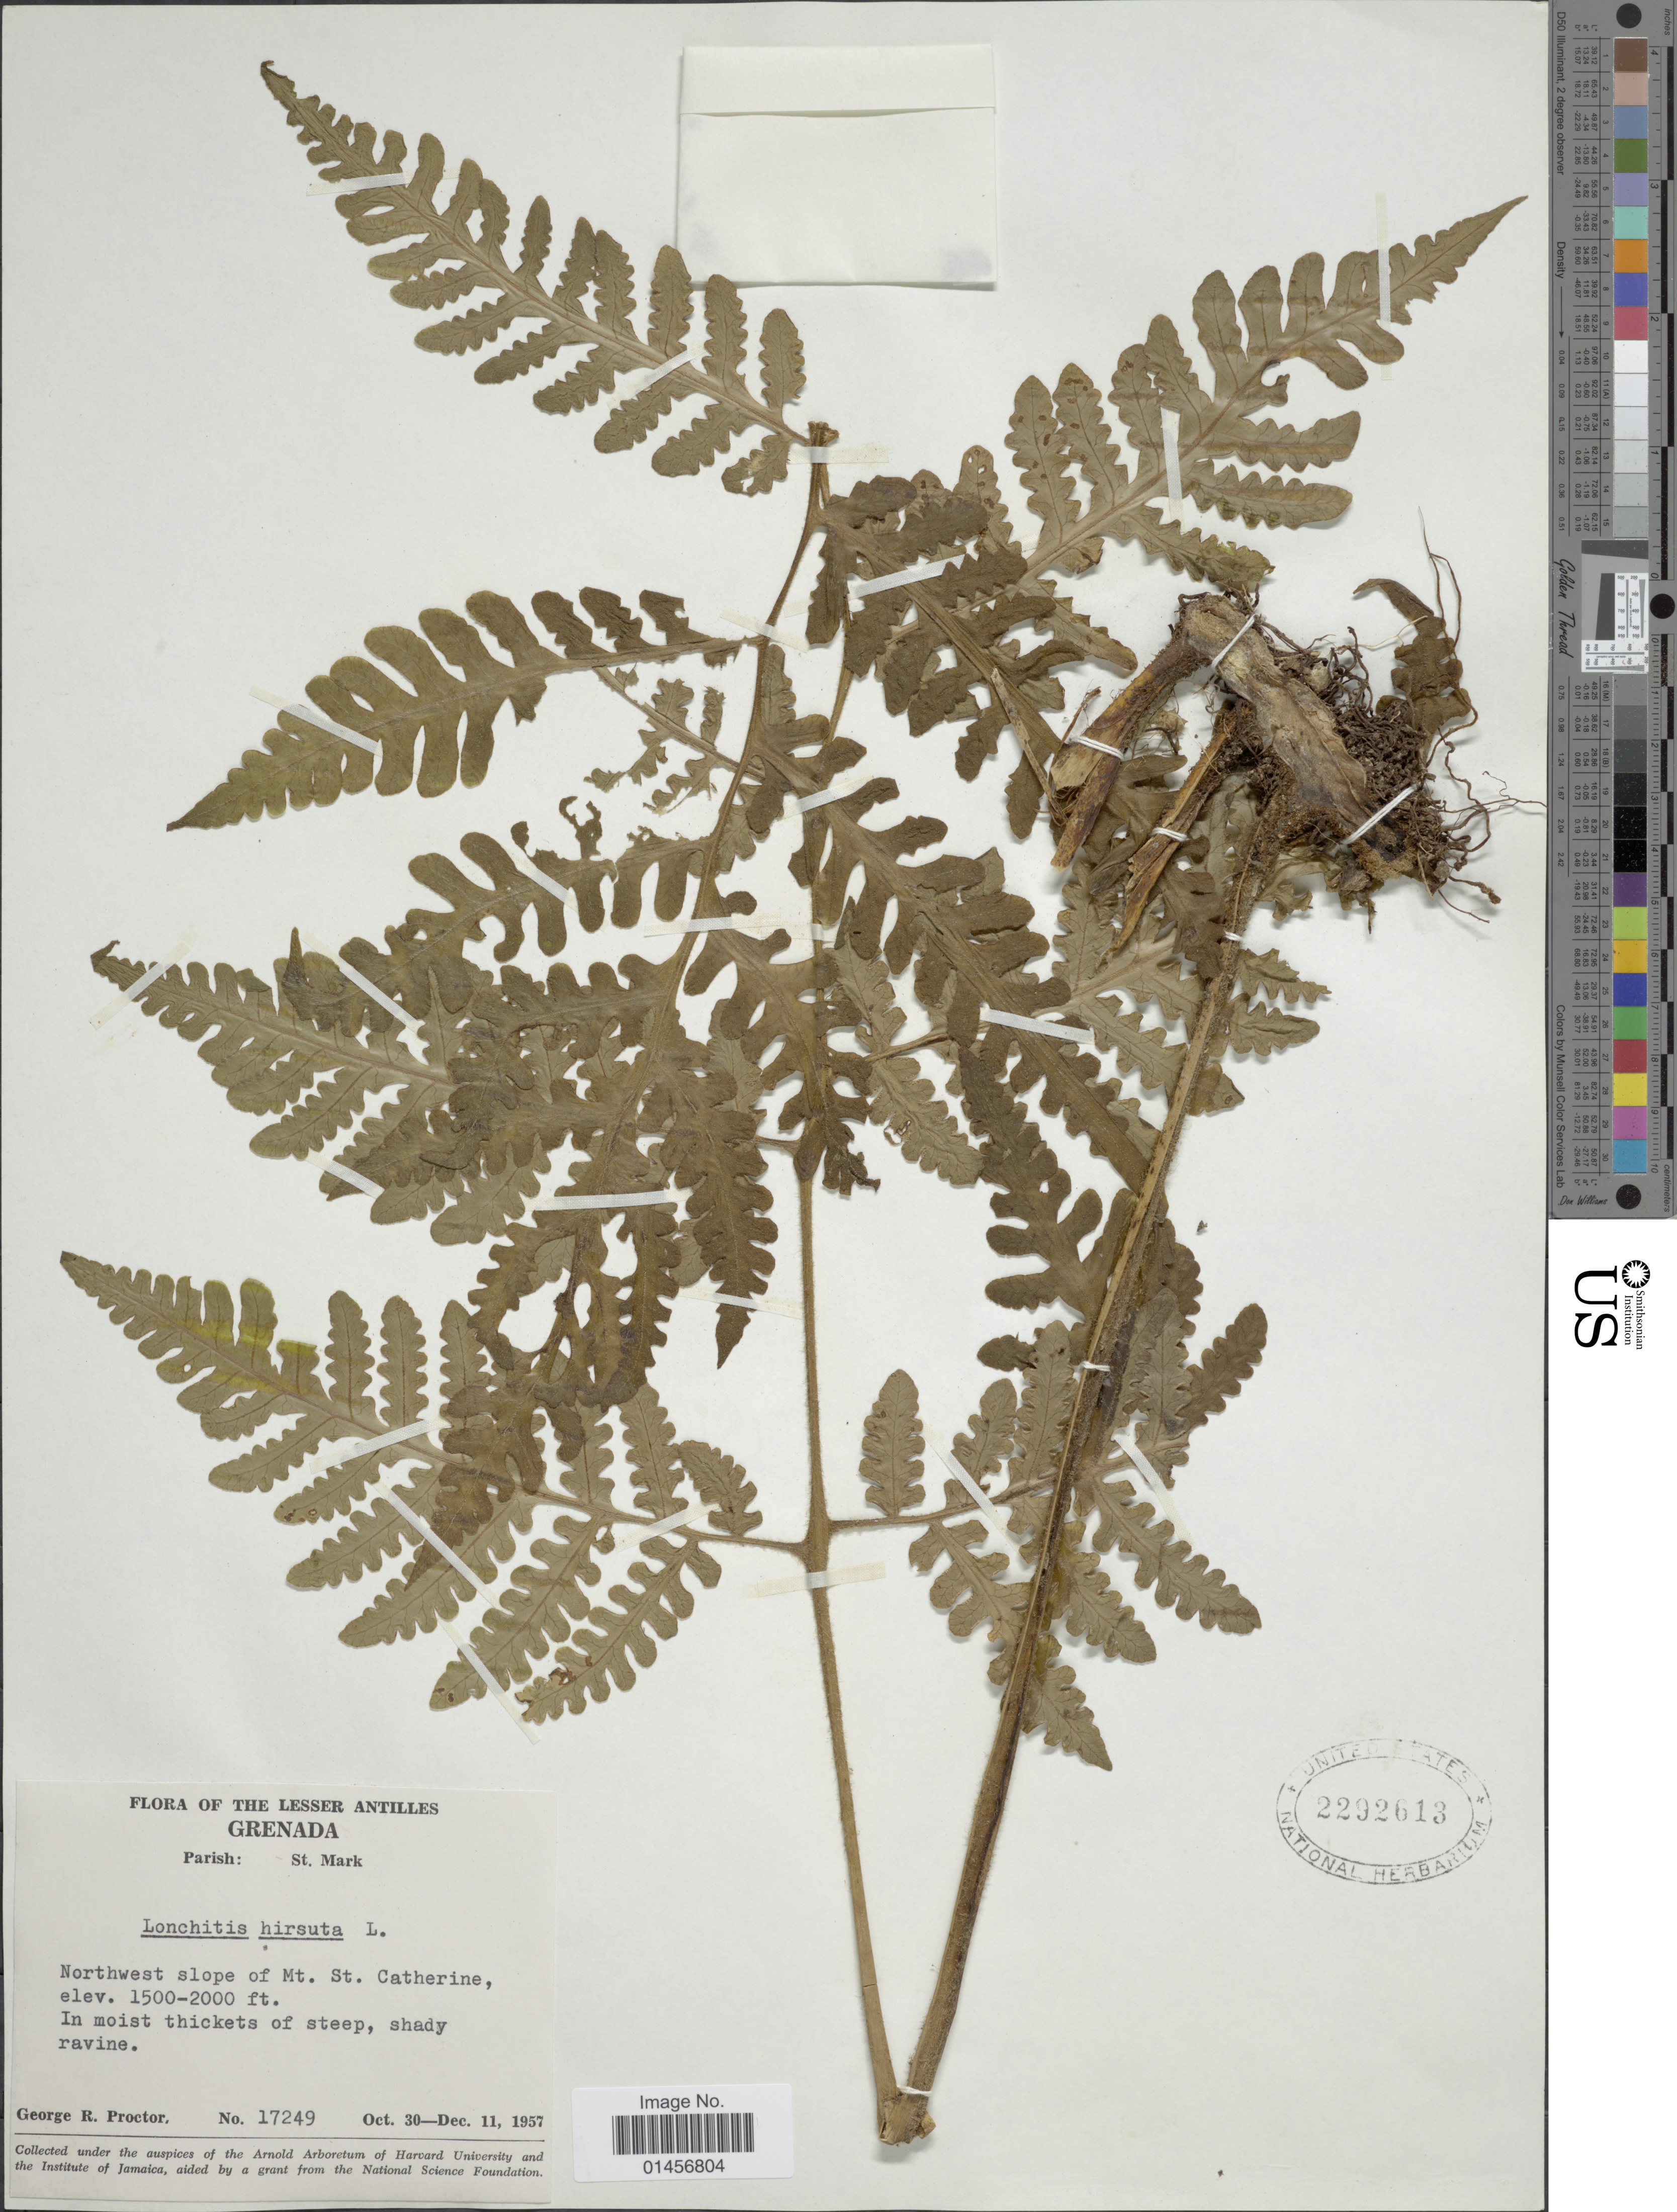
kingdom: Plantae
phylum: Tracheophyta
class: Polypodiopsida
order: Polypodiales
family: Lonchitidaceae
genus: Lonchitis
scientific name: Lonchitis hirsuta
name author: L.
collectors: G. R. Proctor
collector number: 17249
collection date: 1957-10-30/1957-12-11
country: Grenada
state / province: Saint Mark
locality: Lesser Antilles, Parish : St. Mark, Northwest slope of Mt. St. Catherine.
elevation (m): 457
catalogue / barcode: US 2292613